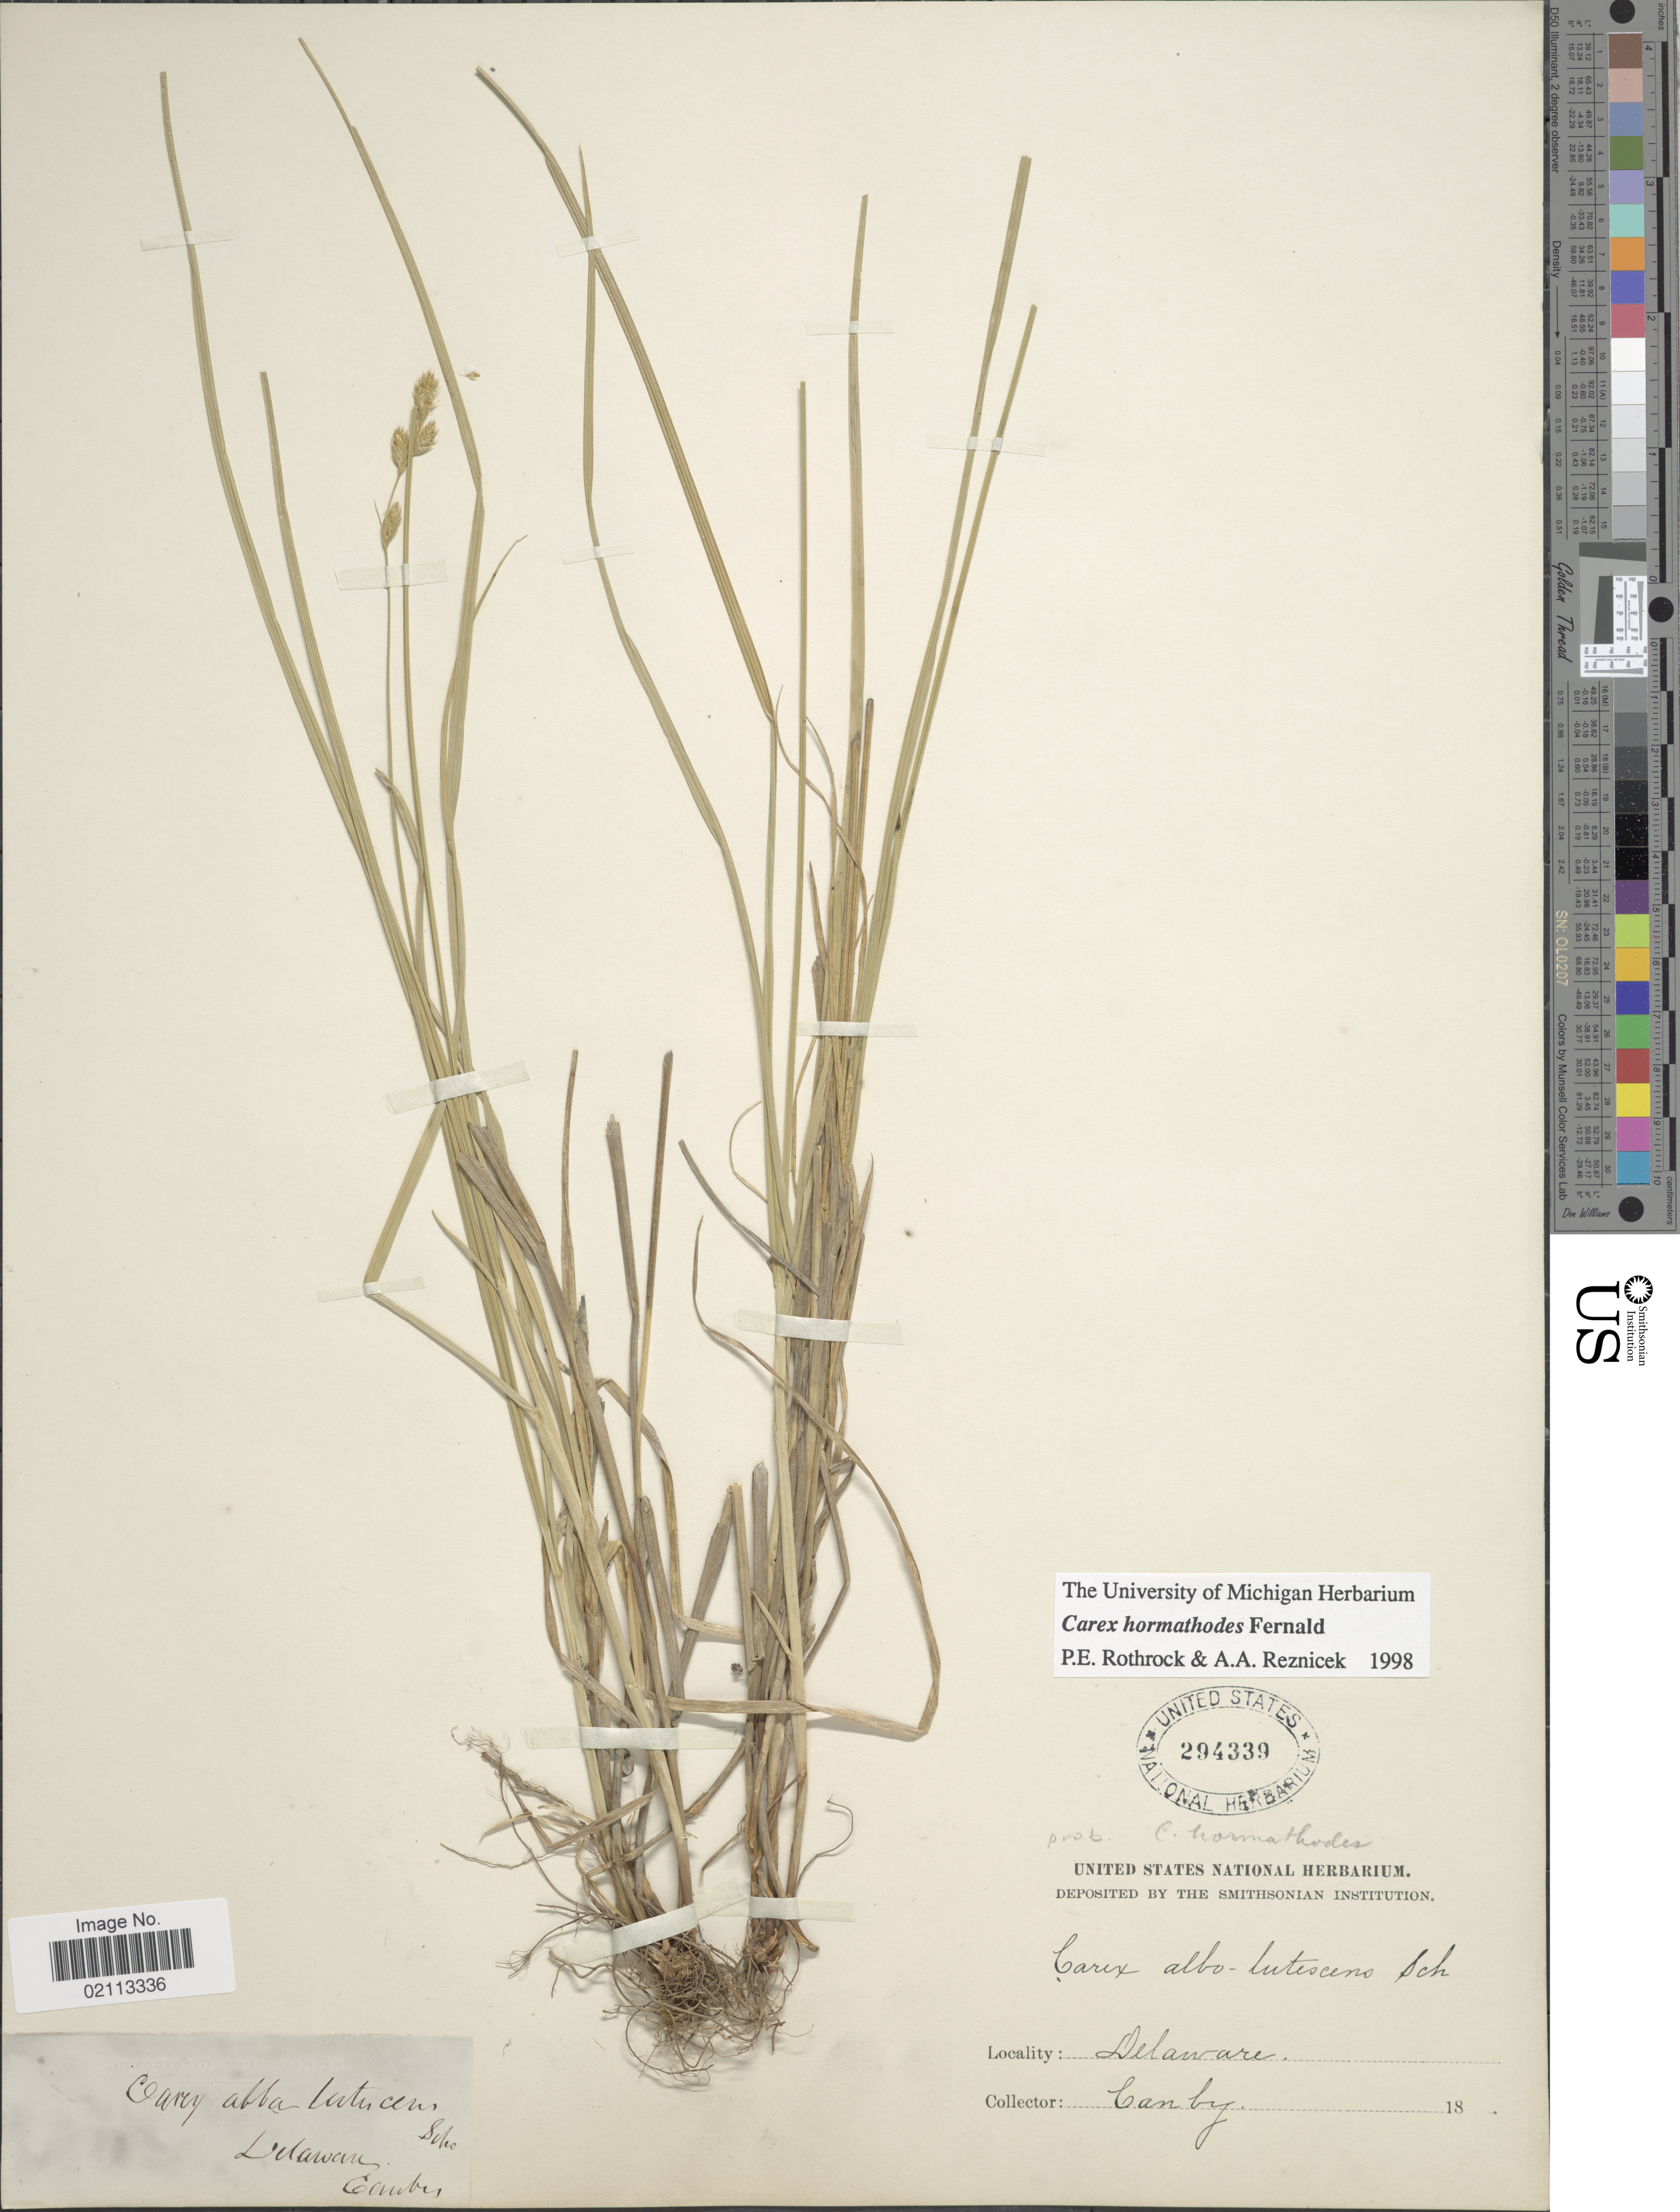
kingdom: Plantae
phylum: Tracheophyta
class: Liliopsida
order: Poales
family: Cyperaceae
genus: Carex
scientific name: Carex hormathodes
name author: Fernald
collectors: Canby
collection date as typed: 18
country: United States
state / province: Delaware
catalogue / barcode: US 294339